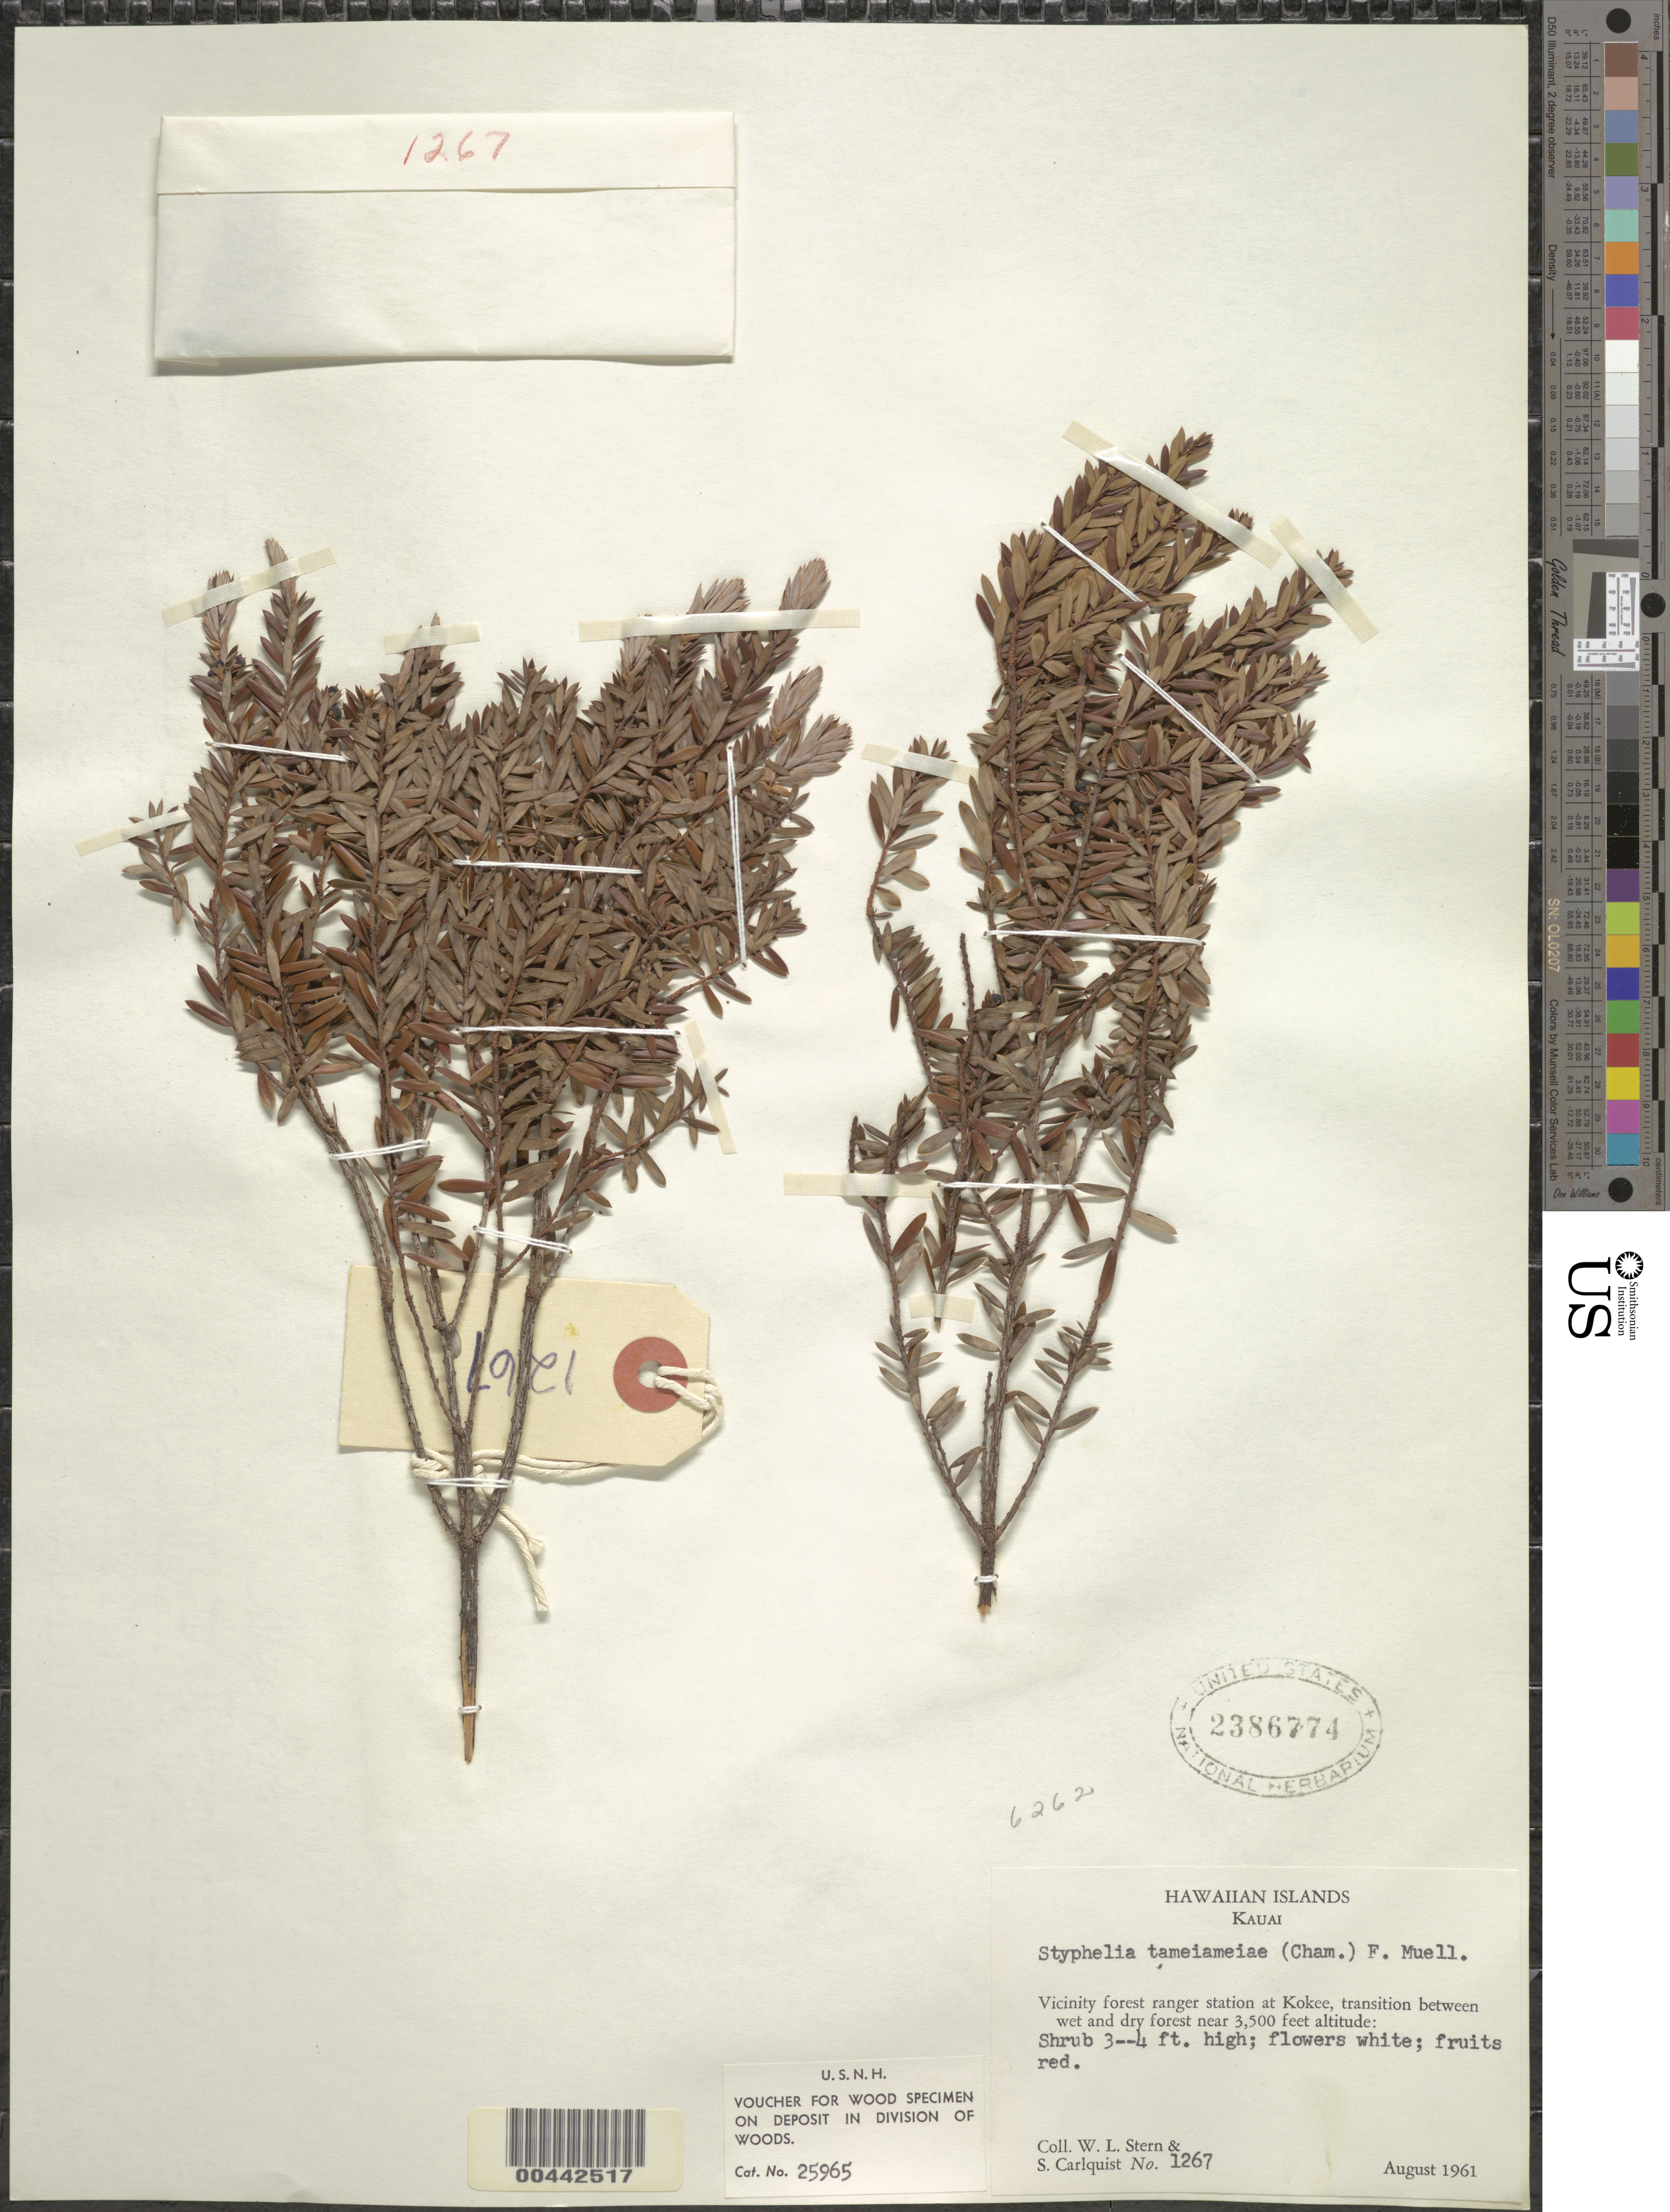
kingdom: Plantae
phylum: Tracheophyta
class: Magnoliopsida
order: Ericales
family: Ericaceae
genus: Leptecophylla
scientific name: Leptecophylla tameiameiae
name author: (Cham. & Schltdl.) C.M. Weiller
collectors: W. L. Stern & S. Carlquist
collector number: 1267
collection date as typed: Aug 1961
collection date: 1961-08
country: United States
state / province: Hawaii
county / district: Kauai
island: Kaua'i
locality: Vicinity forest ranger station at Kokee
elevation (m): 1067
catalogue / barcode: US 2386774